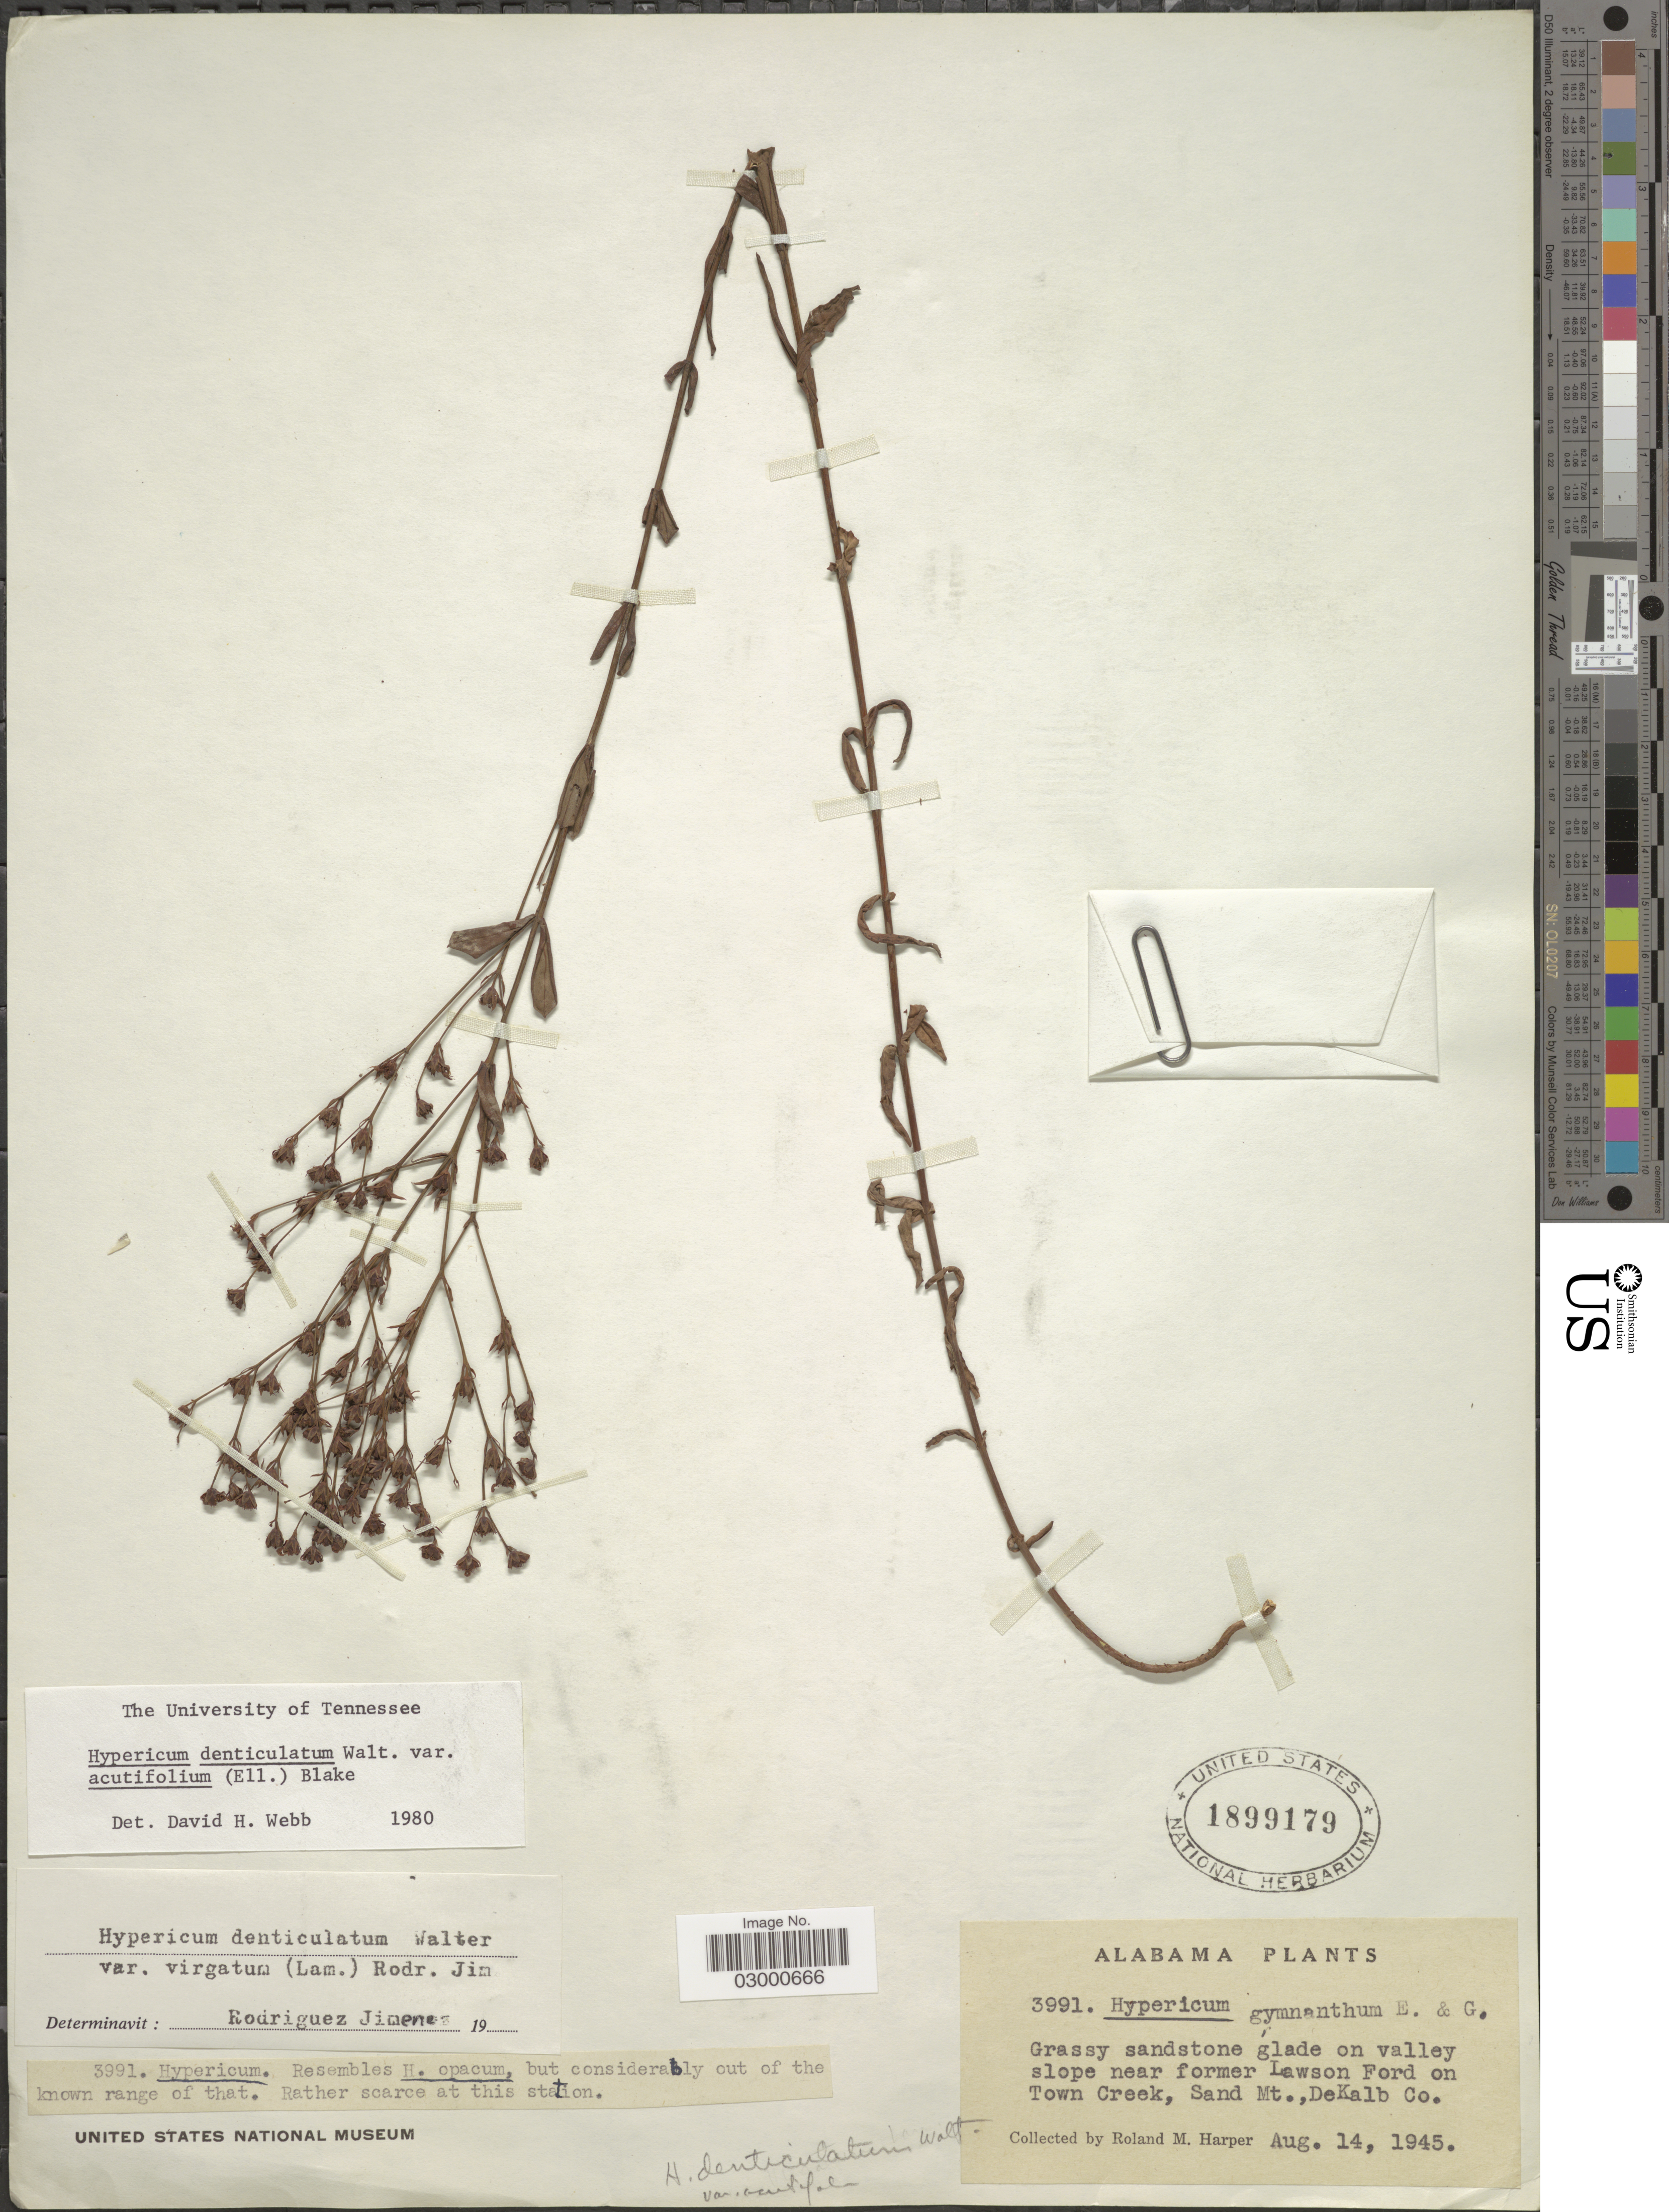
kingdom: Plantae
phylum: Tracheophyta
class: Magnoliopsida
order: Malpighiales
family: Hypericaceae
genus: Hypericum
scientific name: Hypericum denticulatum var. acutifolium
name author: (Elliott) N. Robson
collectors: R. M. Harper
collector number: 3991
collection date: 1945-08-14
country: United States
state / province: Alabama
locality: Grassy sandstone glade on valley slope near former Lawson Ford on Town Creek, Sand Mt., DeKalb Co.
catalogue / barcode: US 1899179